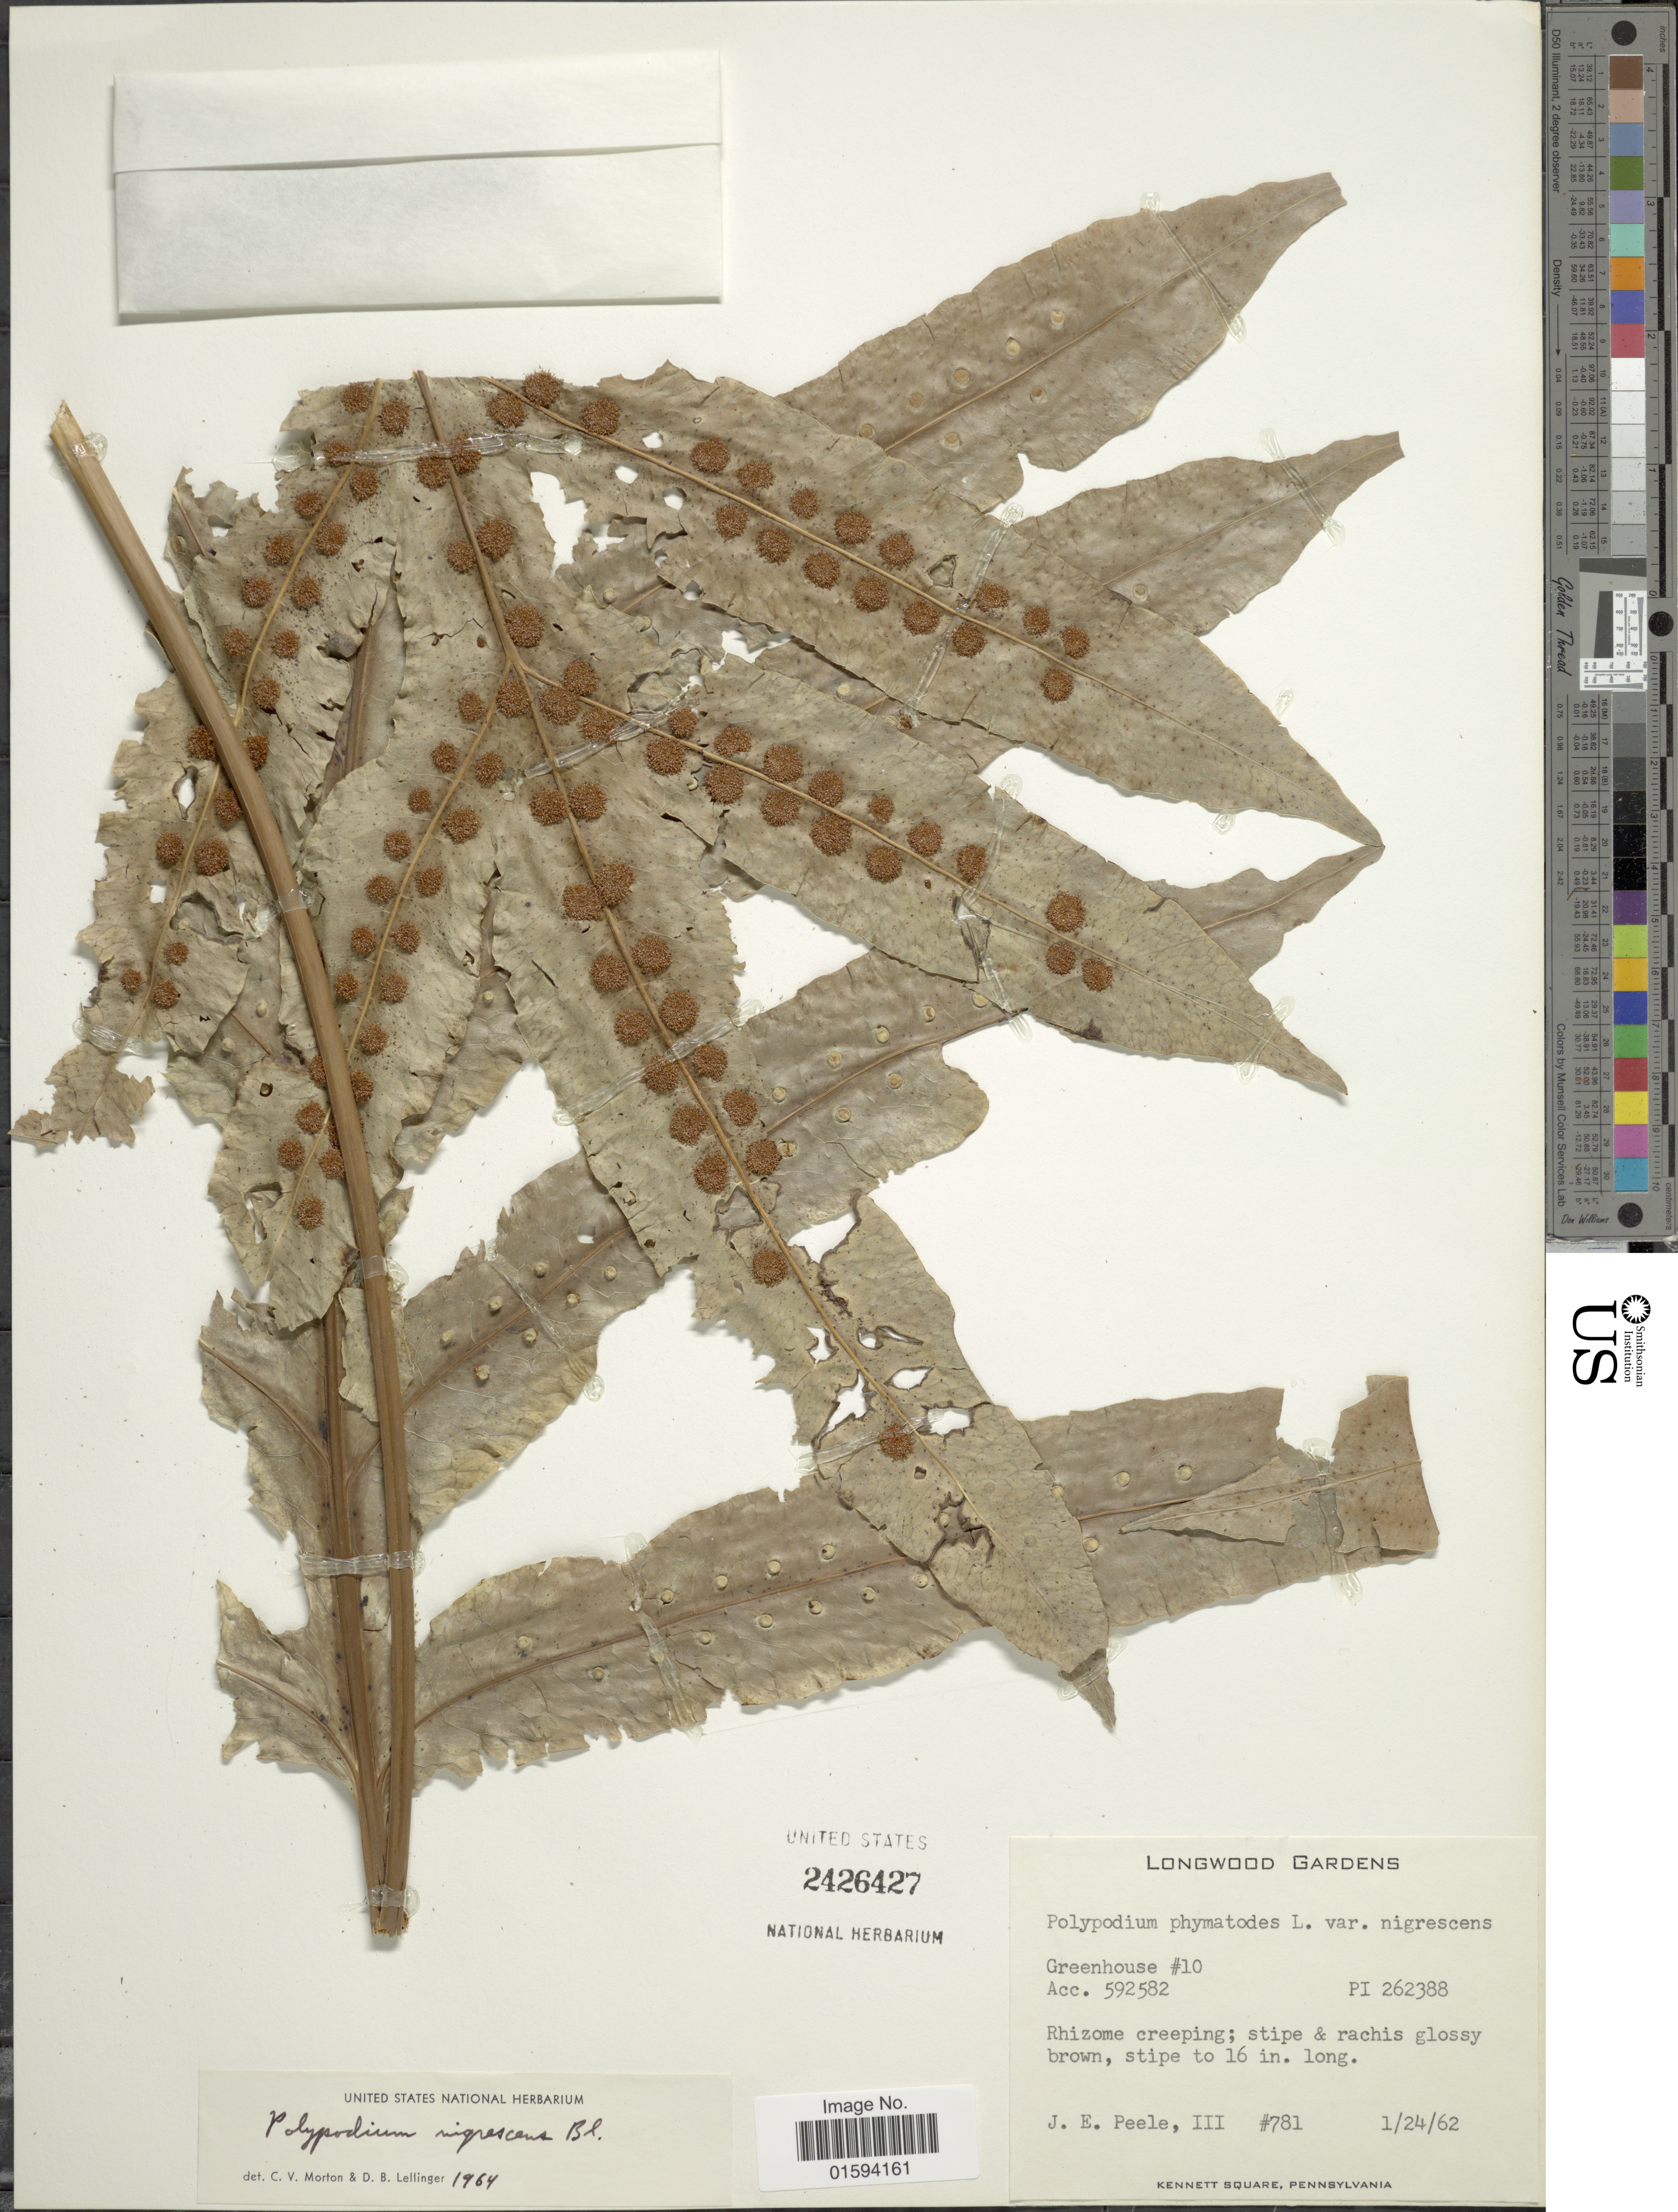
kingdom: Plantae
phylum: Tracheophyta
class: Polypodiopsida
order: Polypodiales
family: Polypodiaceae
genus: Polypodium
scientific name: Polypodium nigrescens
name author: Blume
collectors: J. Peele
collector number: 781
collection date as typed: Transcribed d/m/y: 24/1/62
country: United States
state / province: Pennsylvania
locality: Longwood Gardens, Greenhouse #10, Acc. 592583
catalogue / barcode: US 2426427